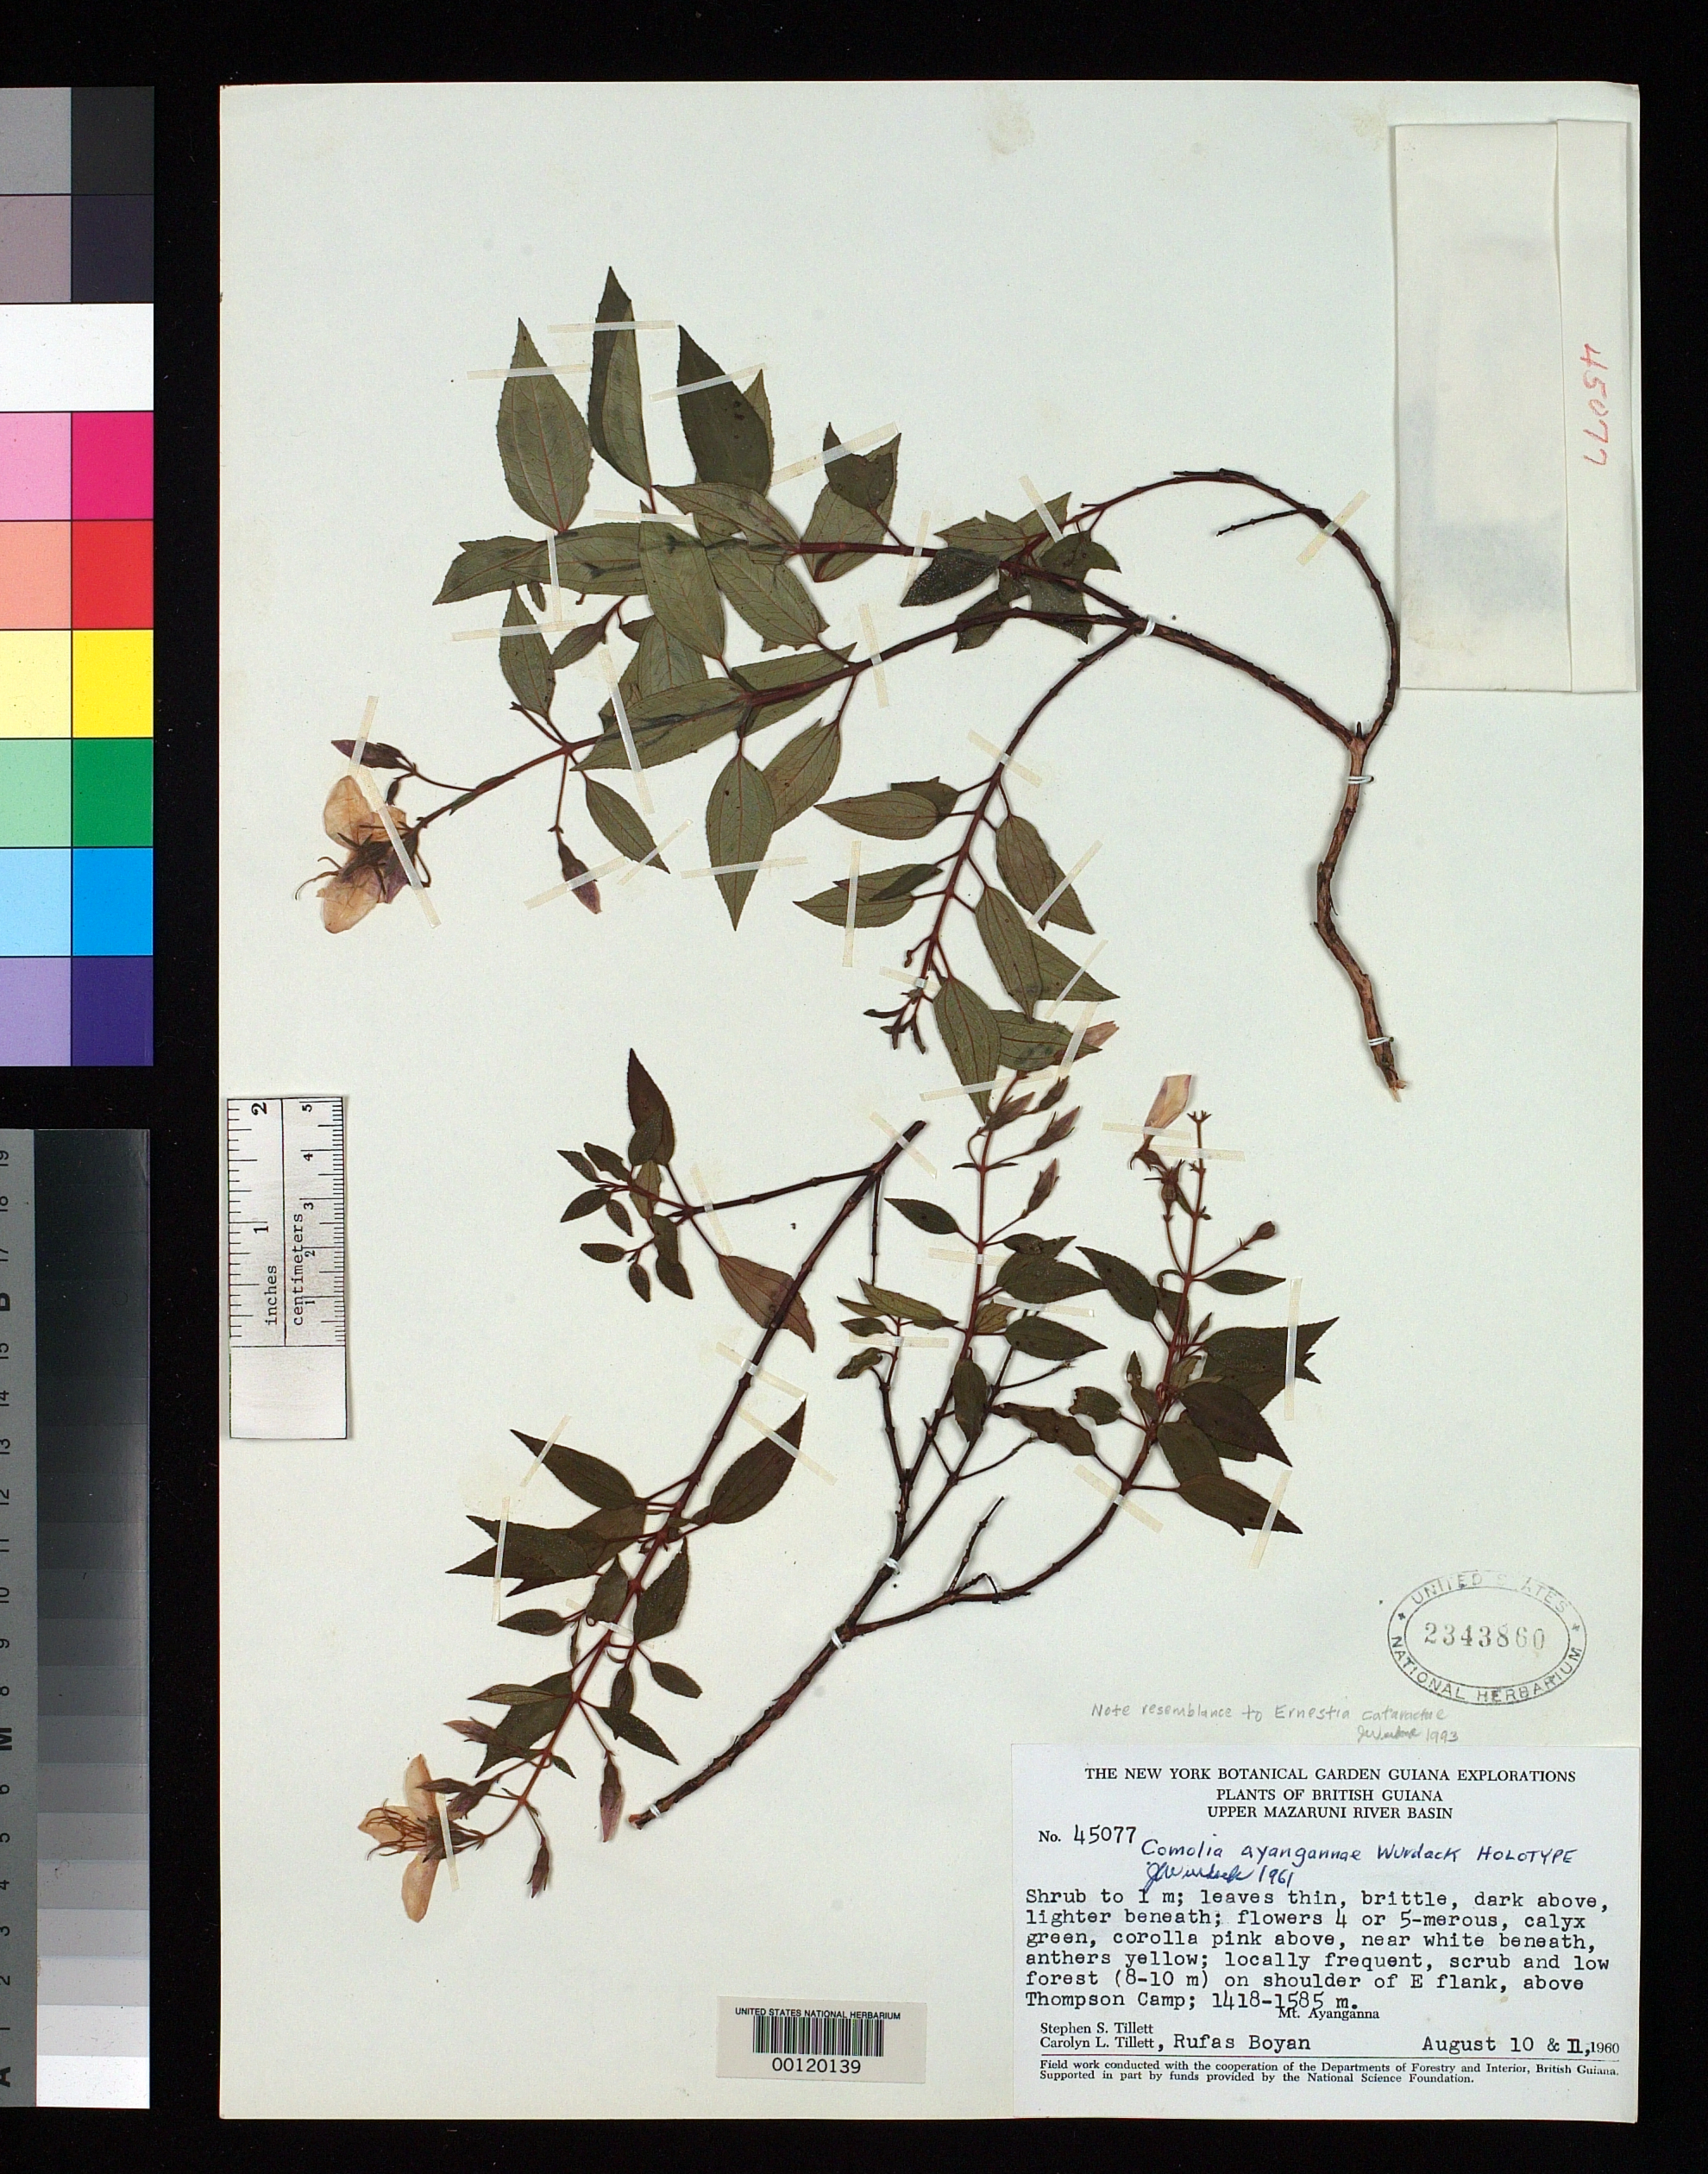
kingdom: Plantae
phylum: Tracheophyta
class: Magnoliopsida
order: Myrtales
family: Melastomataceae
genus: Comolia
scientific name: Comolia ayangannae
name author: Wurdack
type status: Holotype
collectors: S. S. Tillett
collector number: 45077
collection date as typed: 10 Aug 1960 to 11 Aug 1960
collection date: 1960-08-10/1960-08-11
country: Guyana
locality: Mt. Ayaganna.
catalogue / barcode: US 2343860